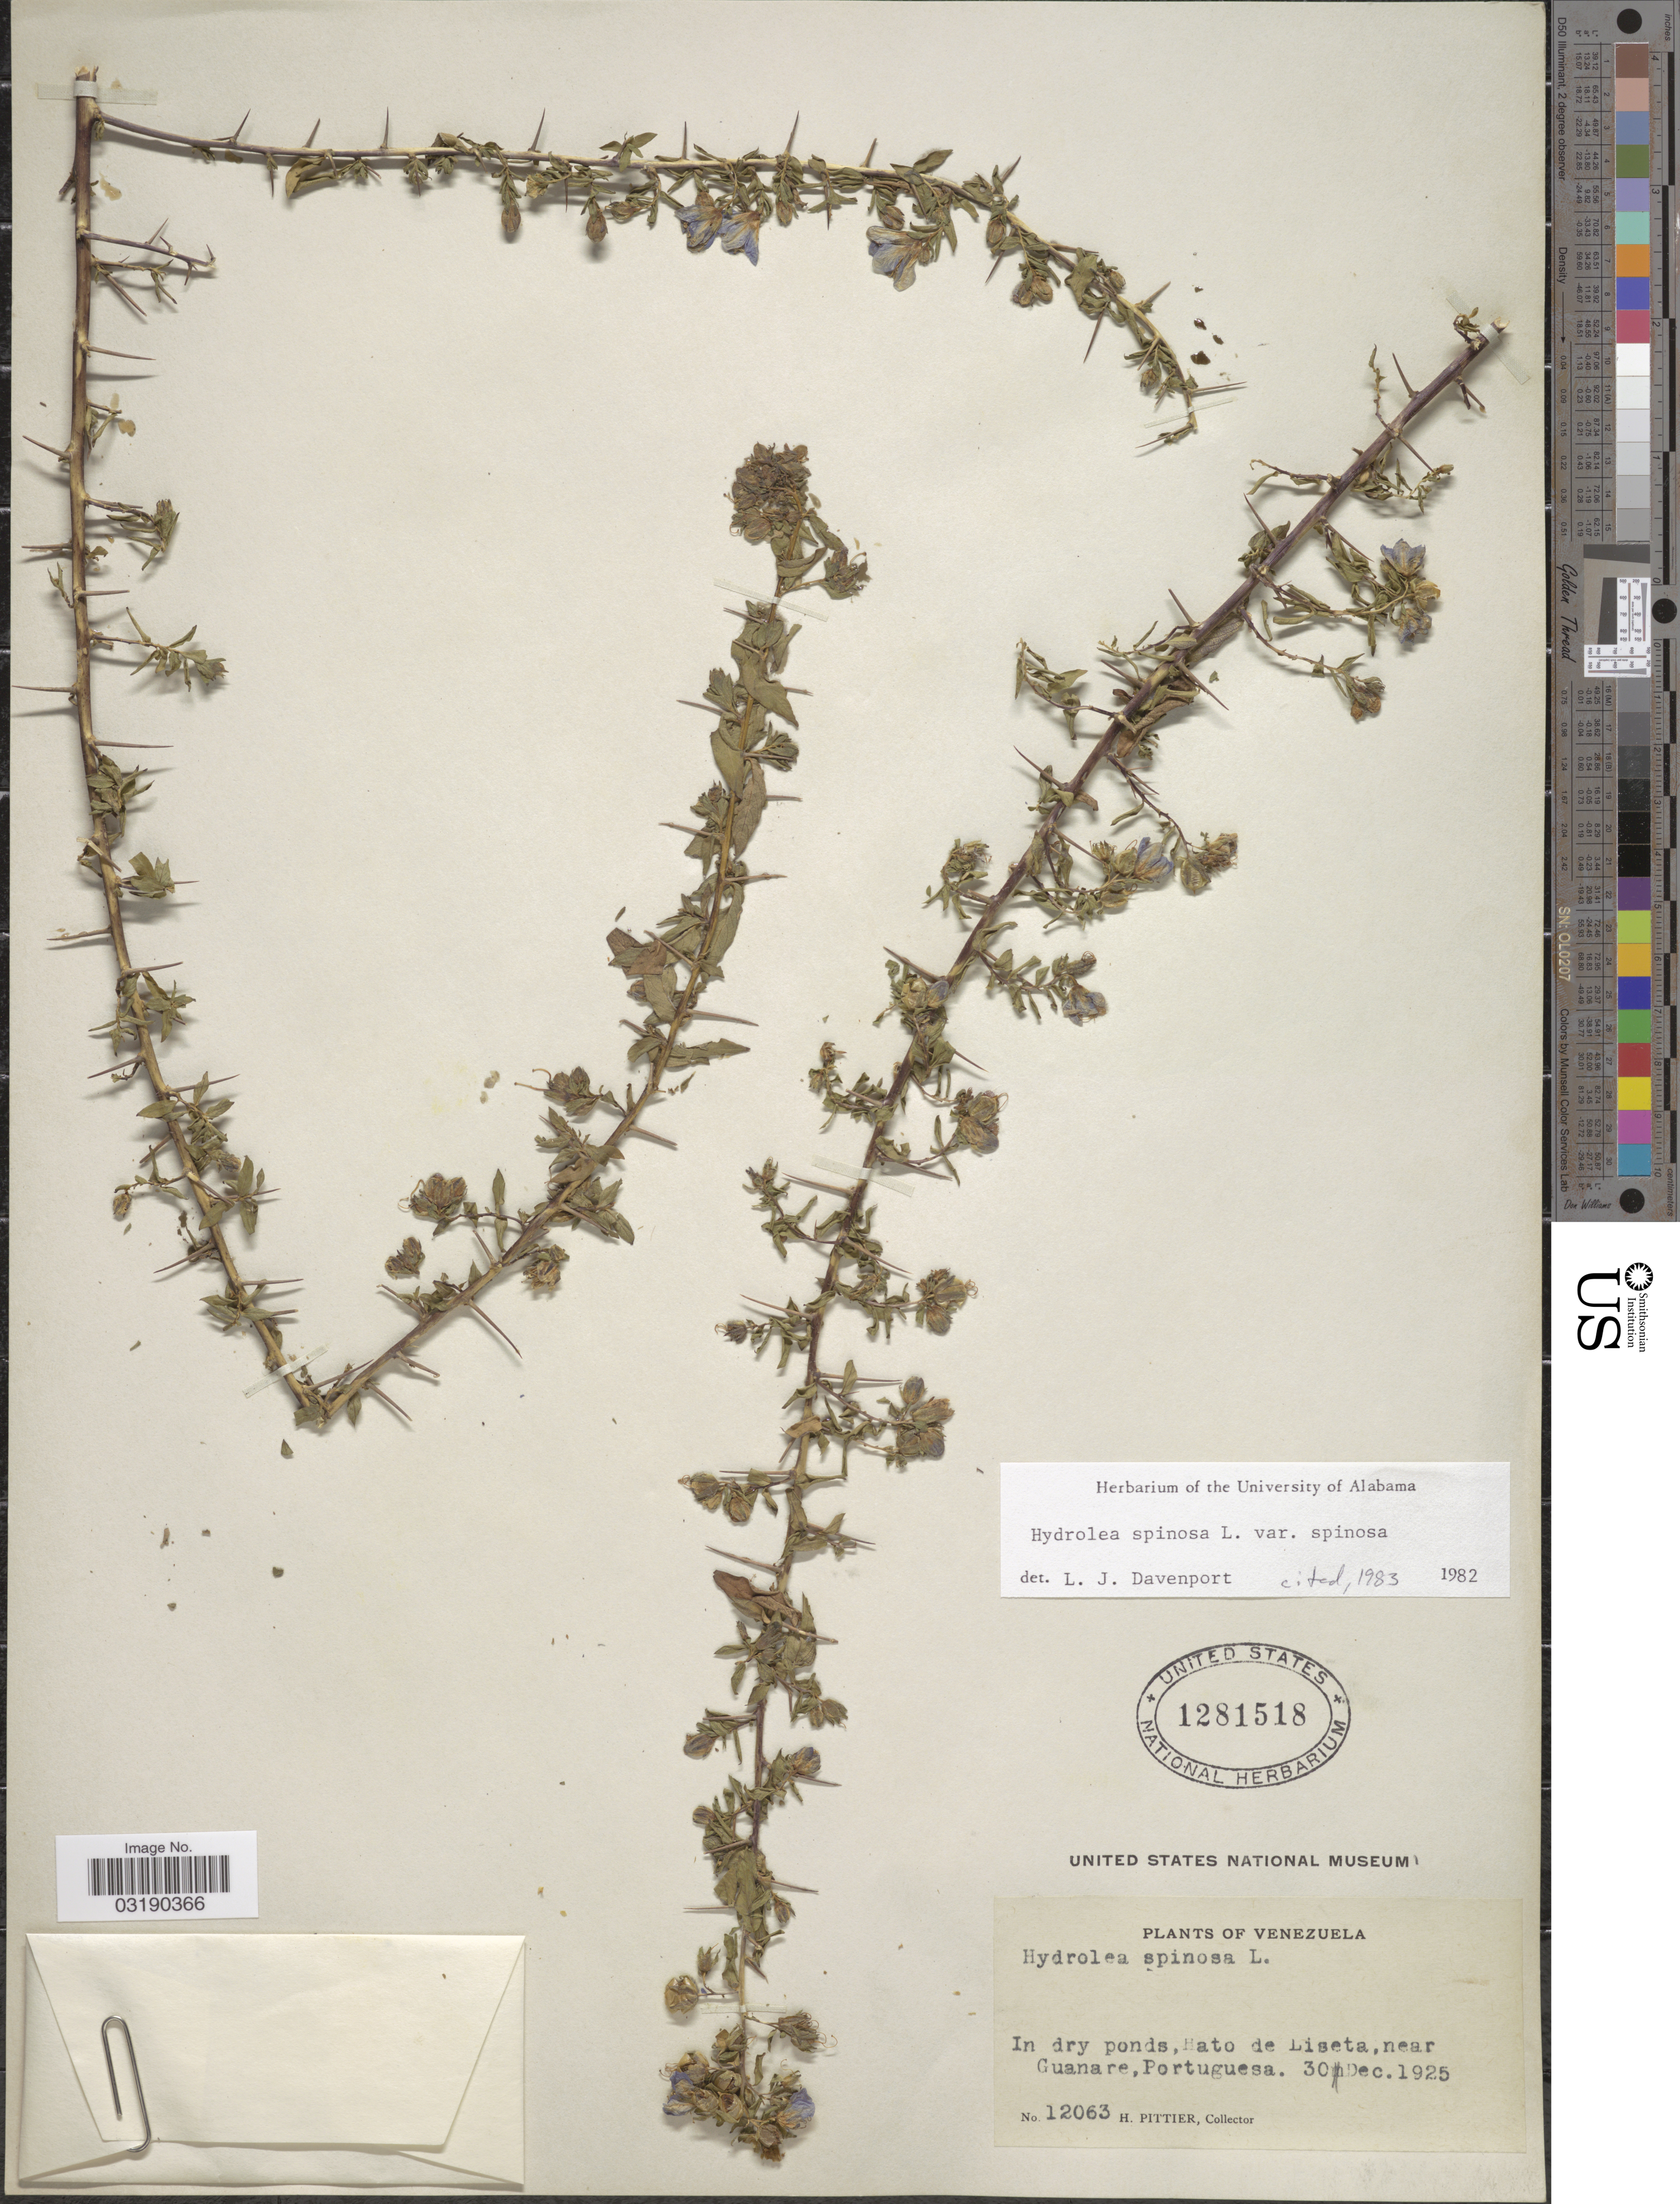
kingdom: Plantae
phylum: Tracheophyta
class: Magnoliopsida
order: Solanales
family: Hydroleaceae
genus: Hydrolea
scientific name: Hydrolea spinosa var. spinosa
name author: L.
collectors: H. F. Pittier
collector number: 12063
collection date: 1925-12-30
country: Venezuela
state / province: Portuguesa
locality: In dry ponds, Hato de Liseta, near Guanare.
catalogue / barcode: US 1281518